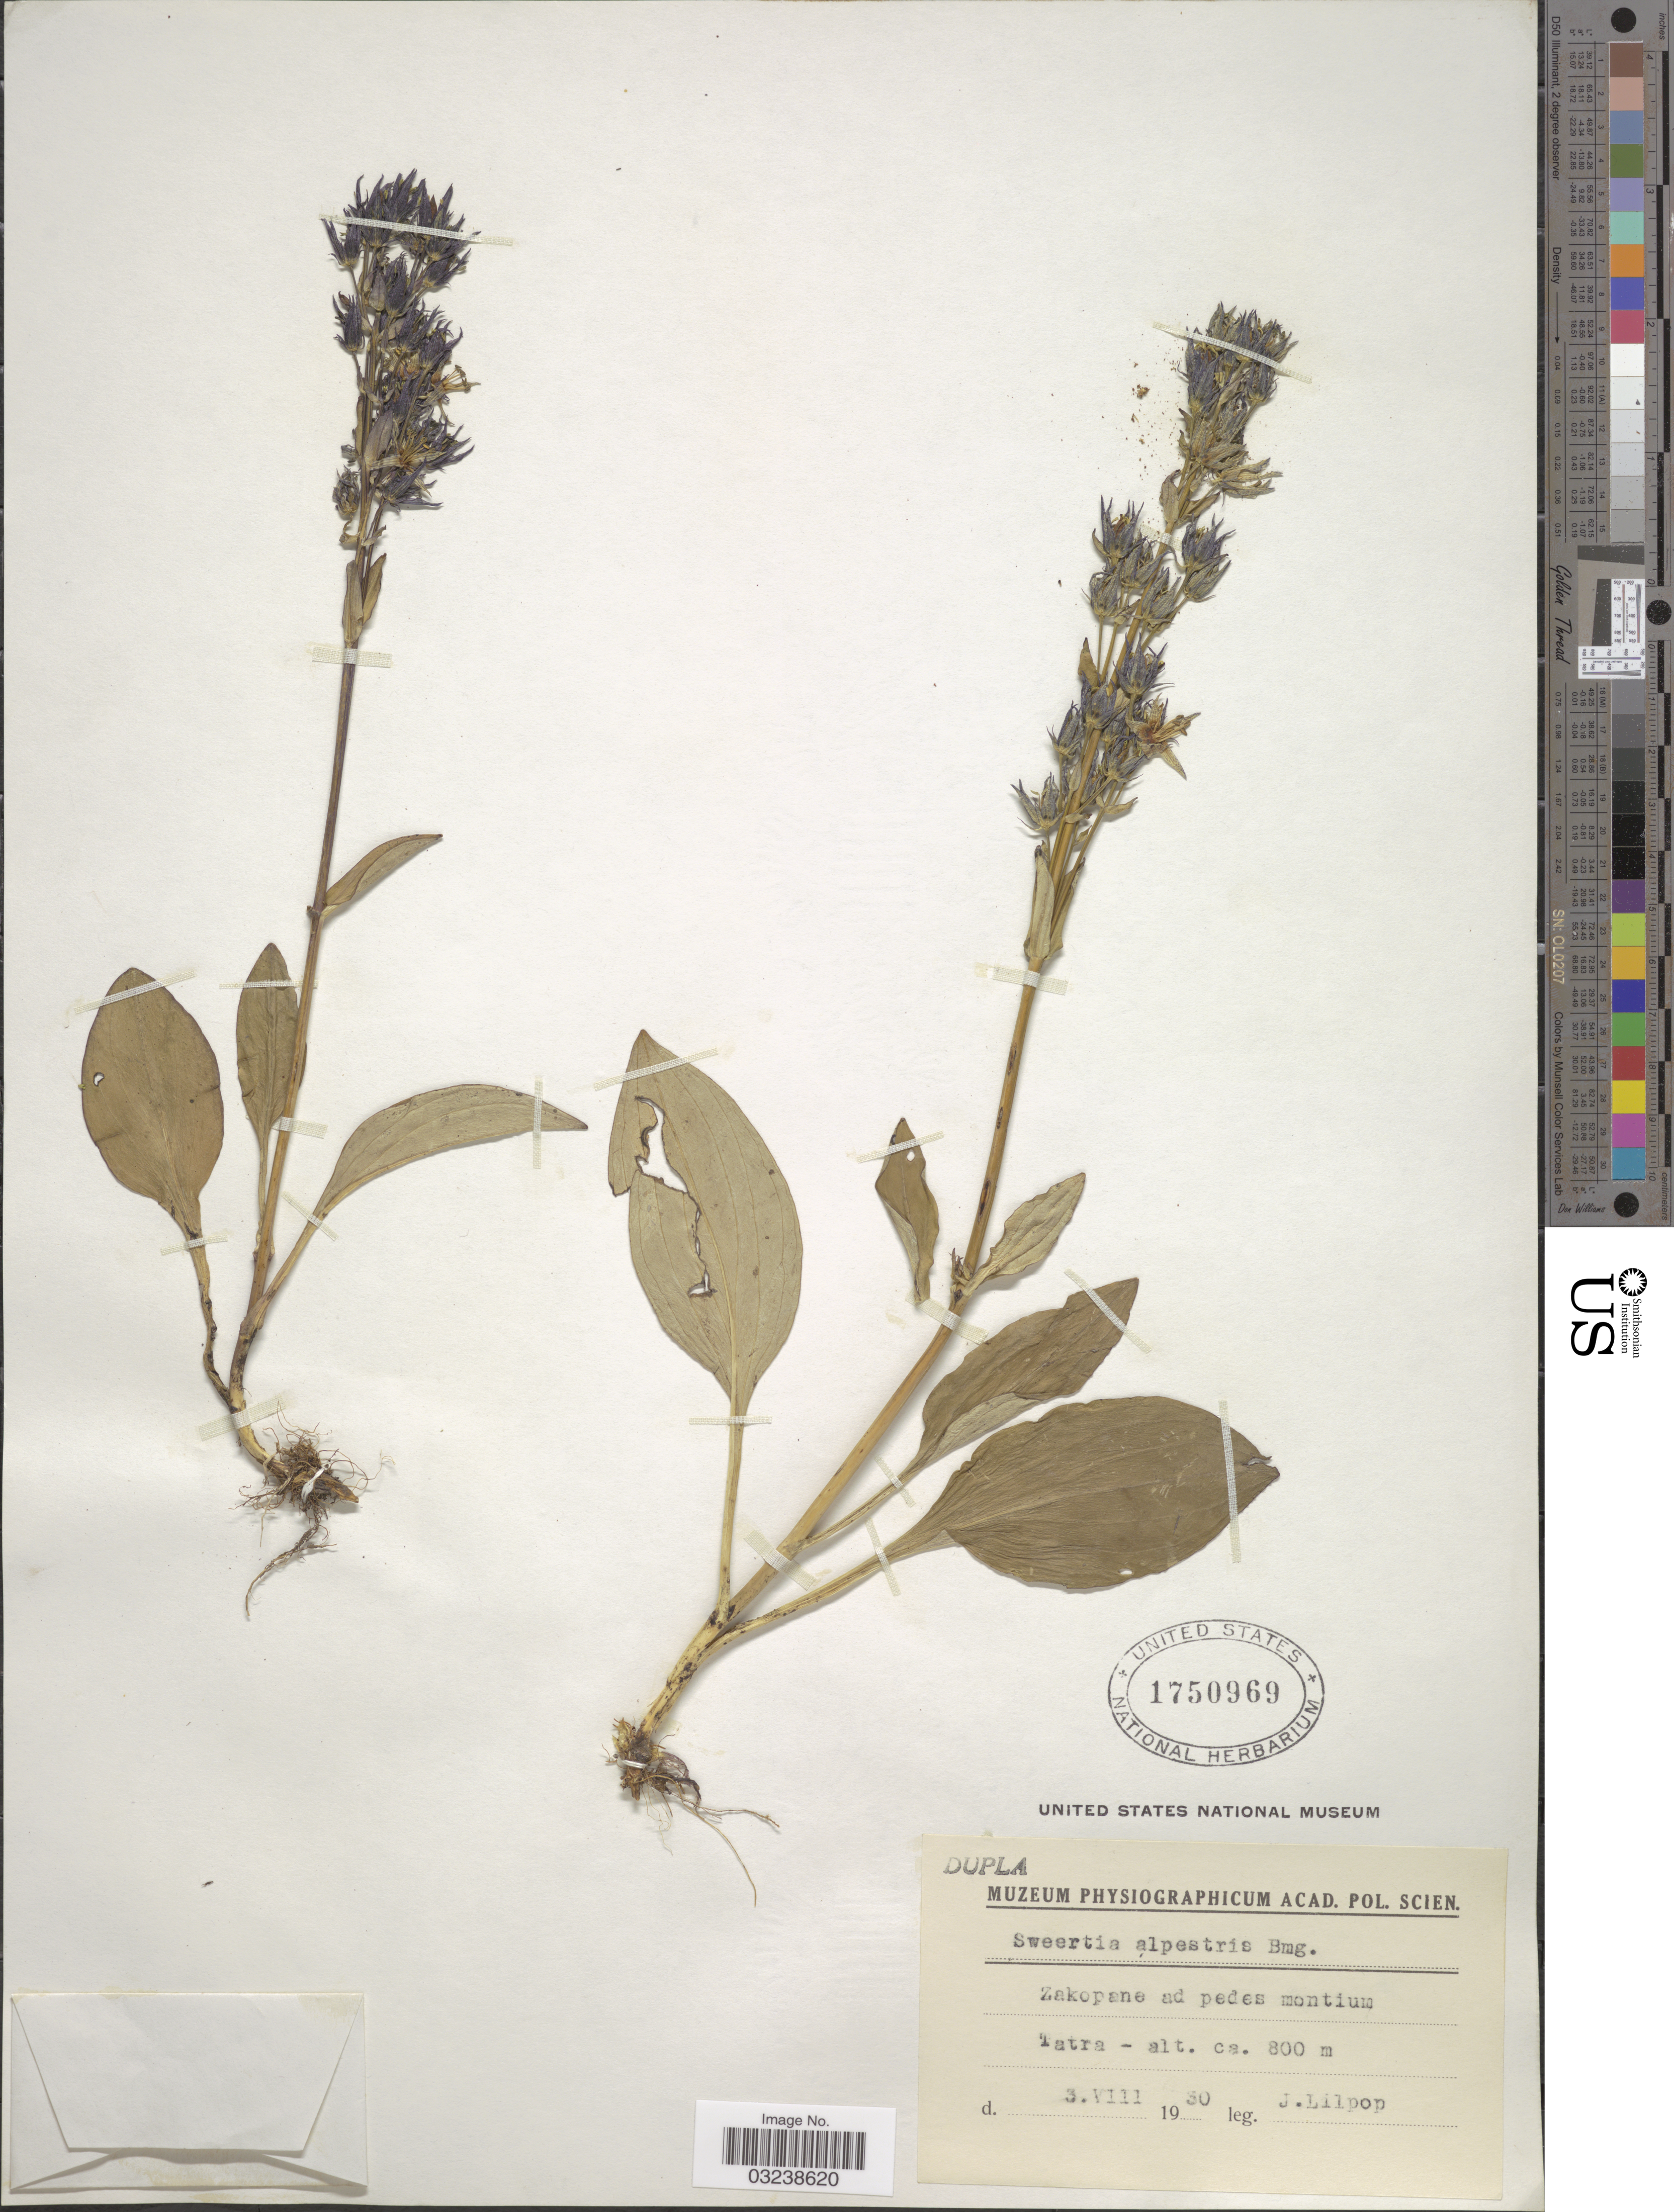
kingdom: Plantae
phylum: Tracheophyta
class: Magnoliopsida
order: Gentianales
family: Gentianaceae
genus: Swertia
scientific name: Swertia alpestris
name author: Baumg.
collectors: J. Lilpop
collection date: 1930-08-03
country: Poland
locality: Zakopane ad pedes montium, Tatra.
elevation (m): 800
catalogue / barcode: US 1750969